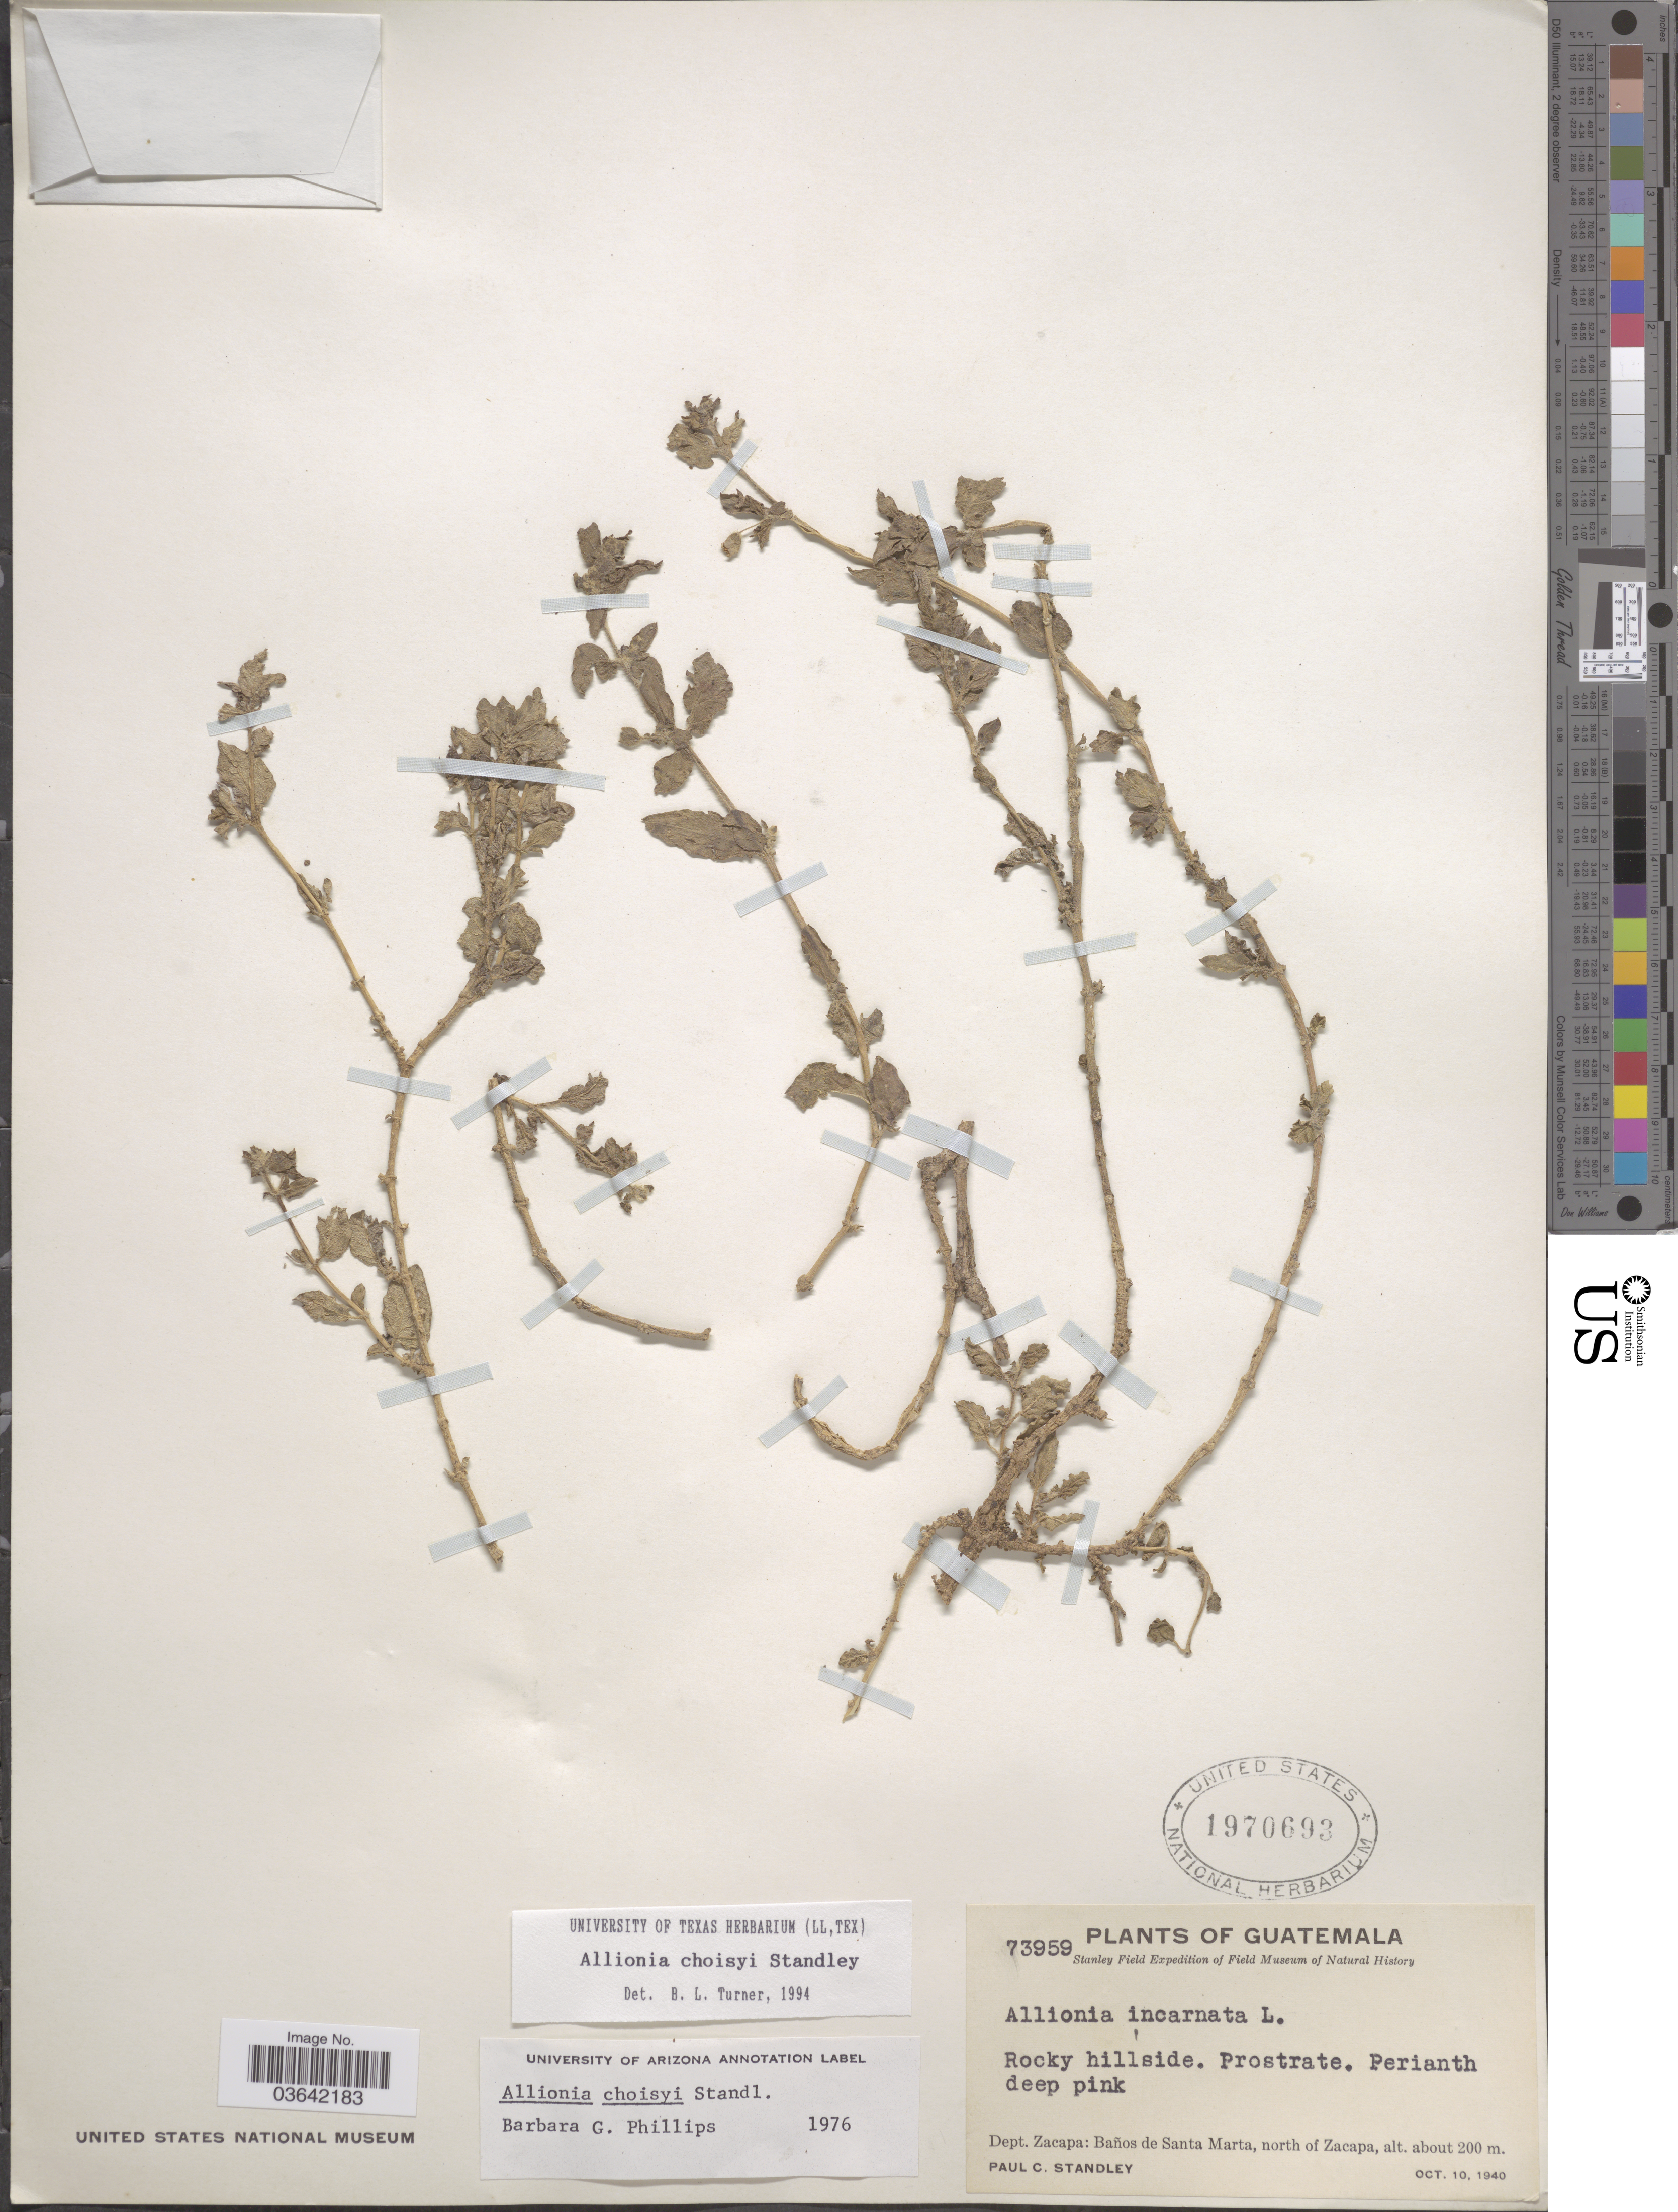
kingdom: Plantae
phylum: Tracheophyta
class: Magnoliopsida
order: Caryophyllales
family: Nyctaginaceae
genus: Allionia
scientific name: Allionia choisyi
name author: Standl.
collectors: P. C. Standley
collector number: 73959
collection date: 1940-10-10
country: Guatemala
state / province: Zacapa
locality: Dept. Zacapa: Baños de Santa Marta, north of Zacapa.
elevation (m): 200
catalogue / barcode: US 1970693